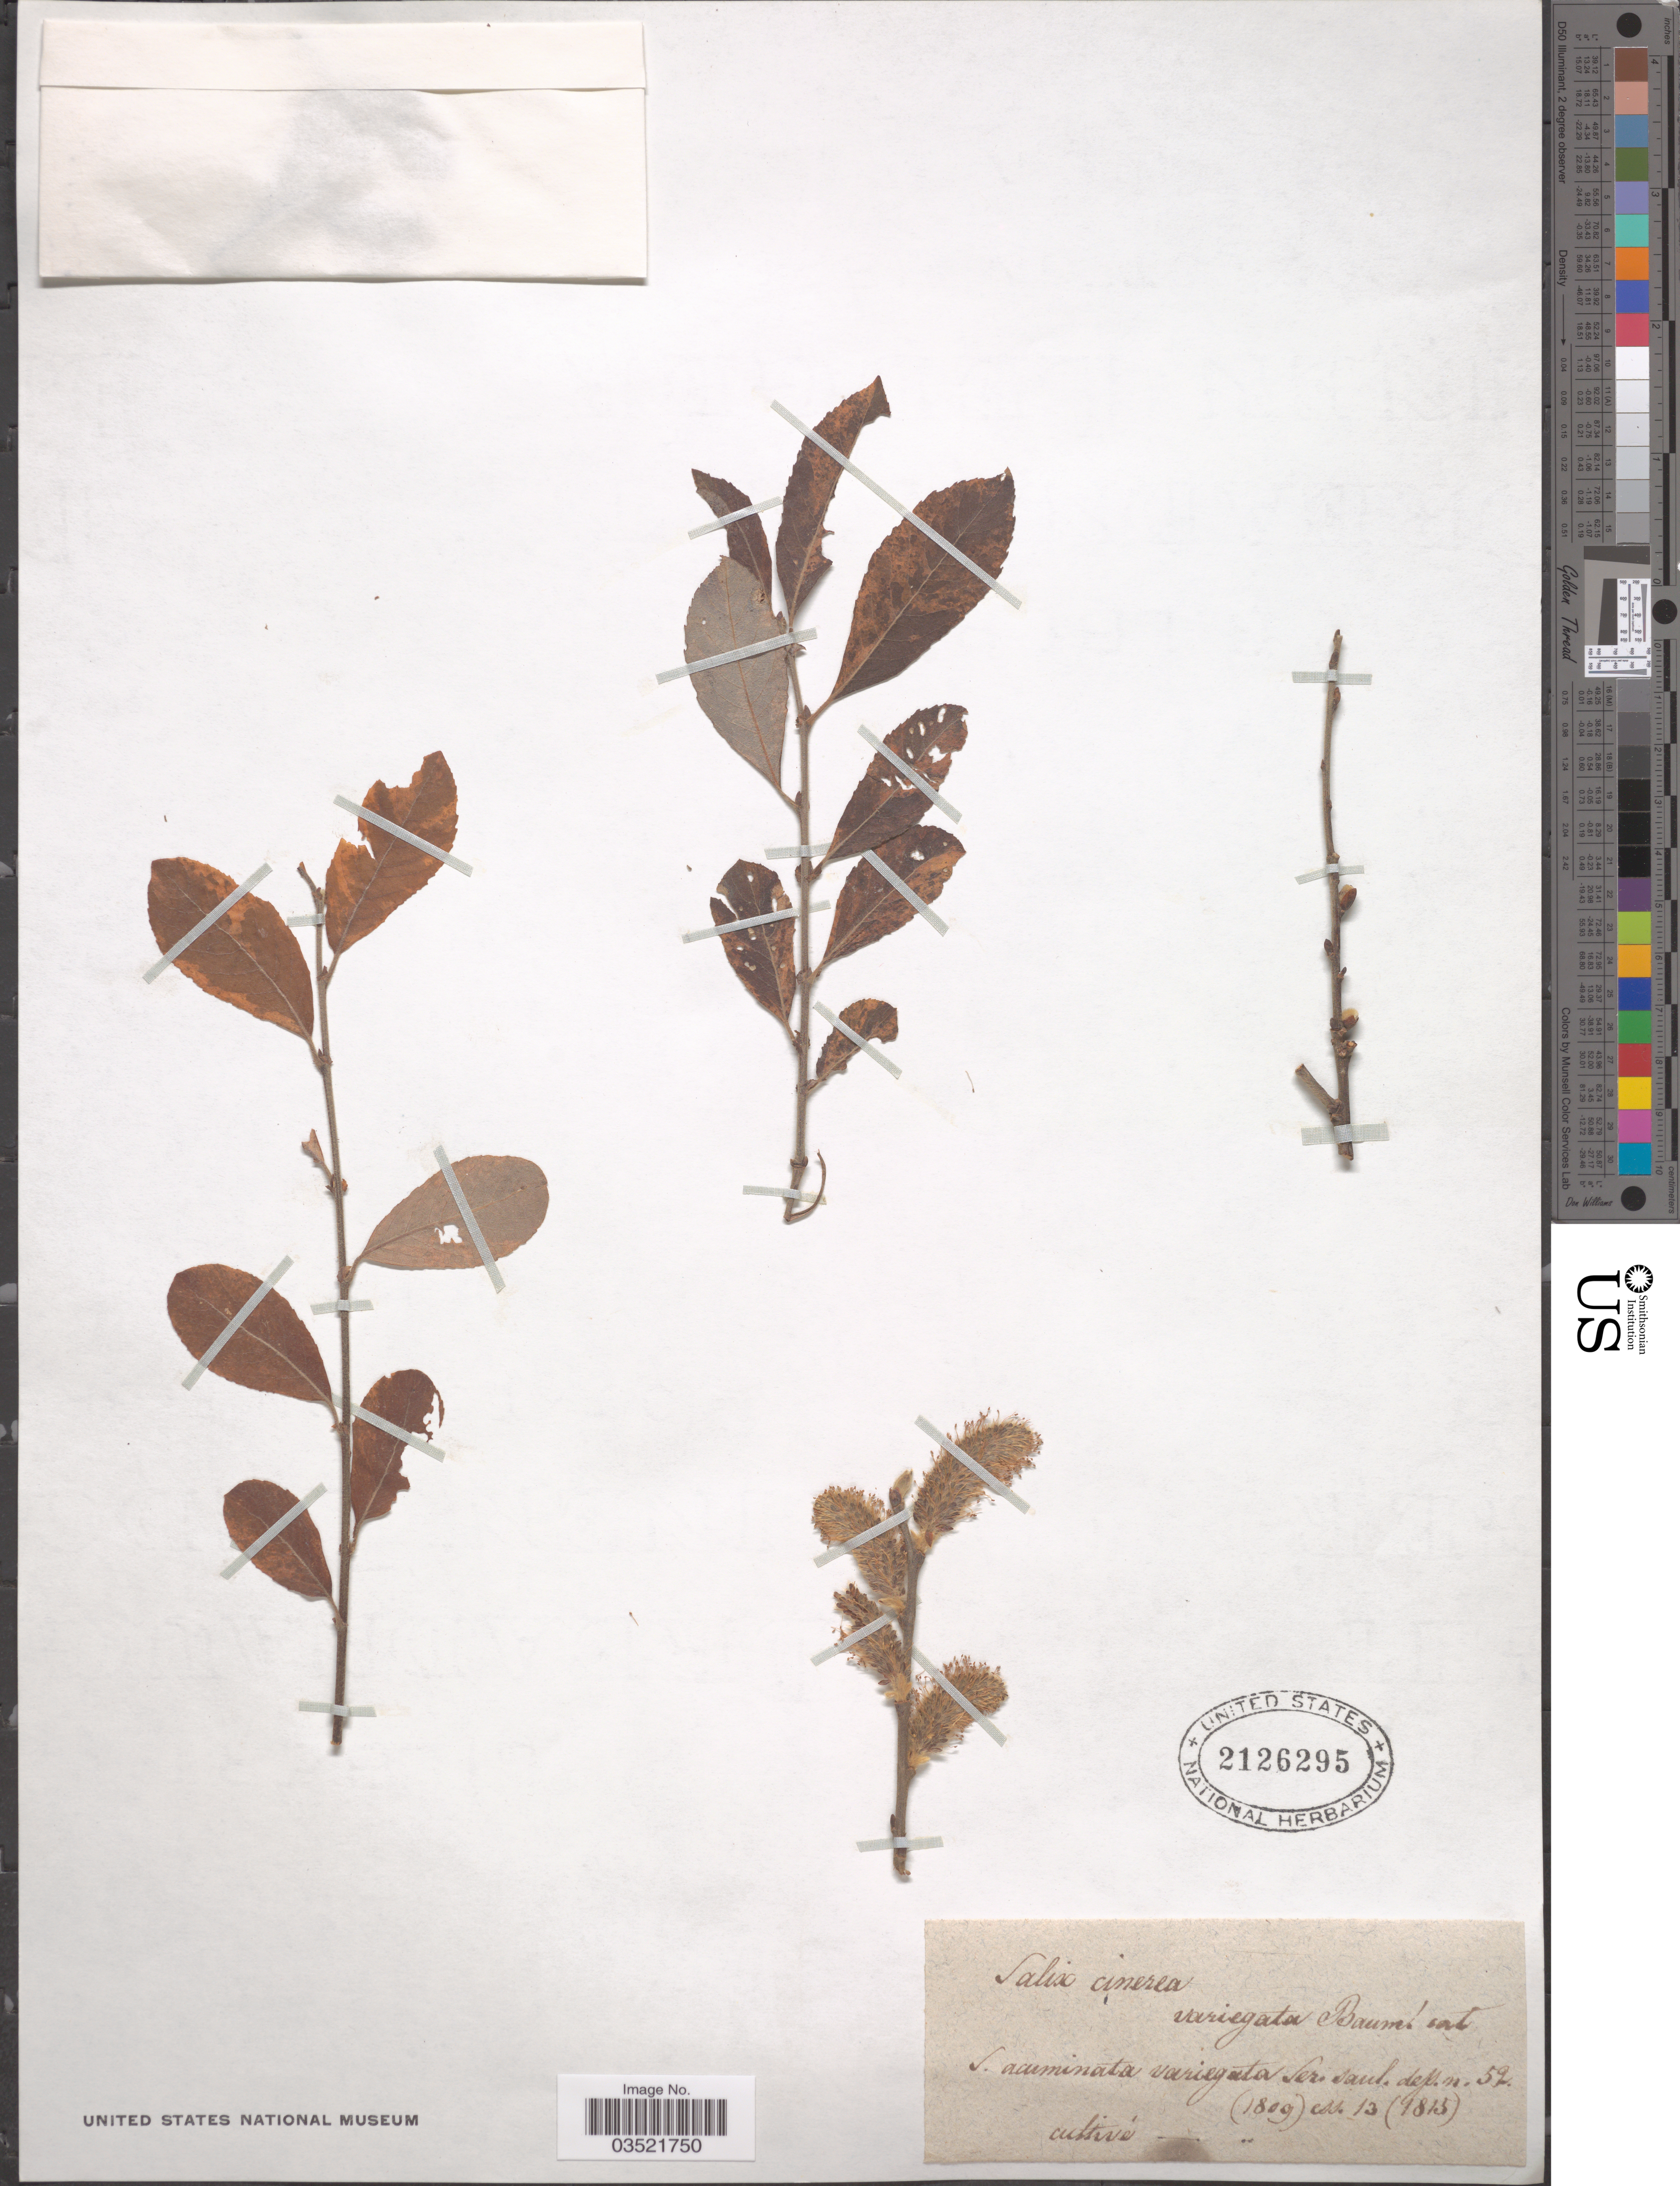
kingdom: Plantae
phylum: Tracheophyta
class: Magnoliopsida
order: Malpighiales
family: Salicaceae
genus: Salix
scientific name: Salix cinerea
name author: L.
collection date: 1809/1815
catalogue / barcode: US 2126295